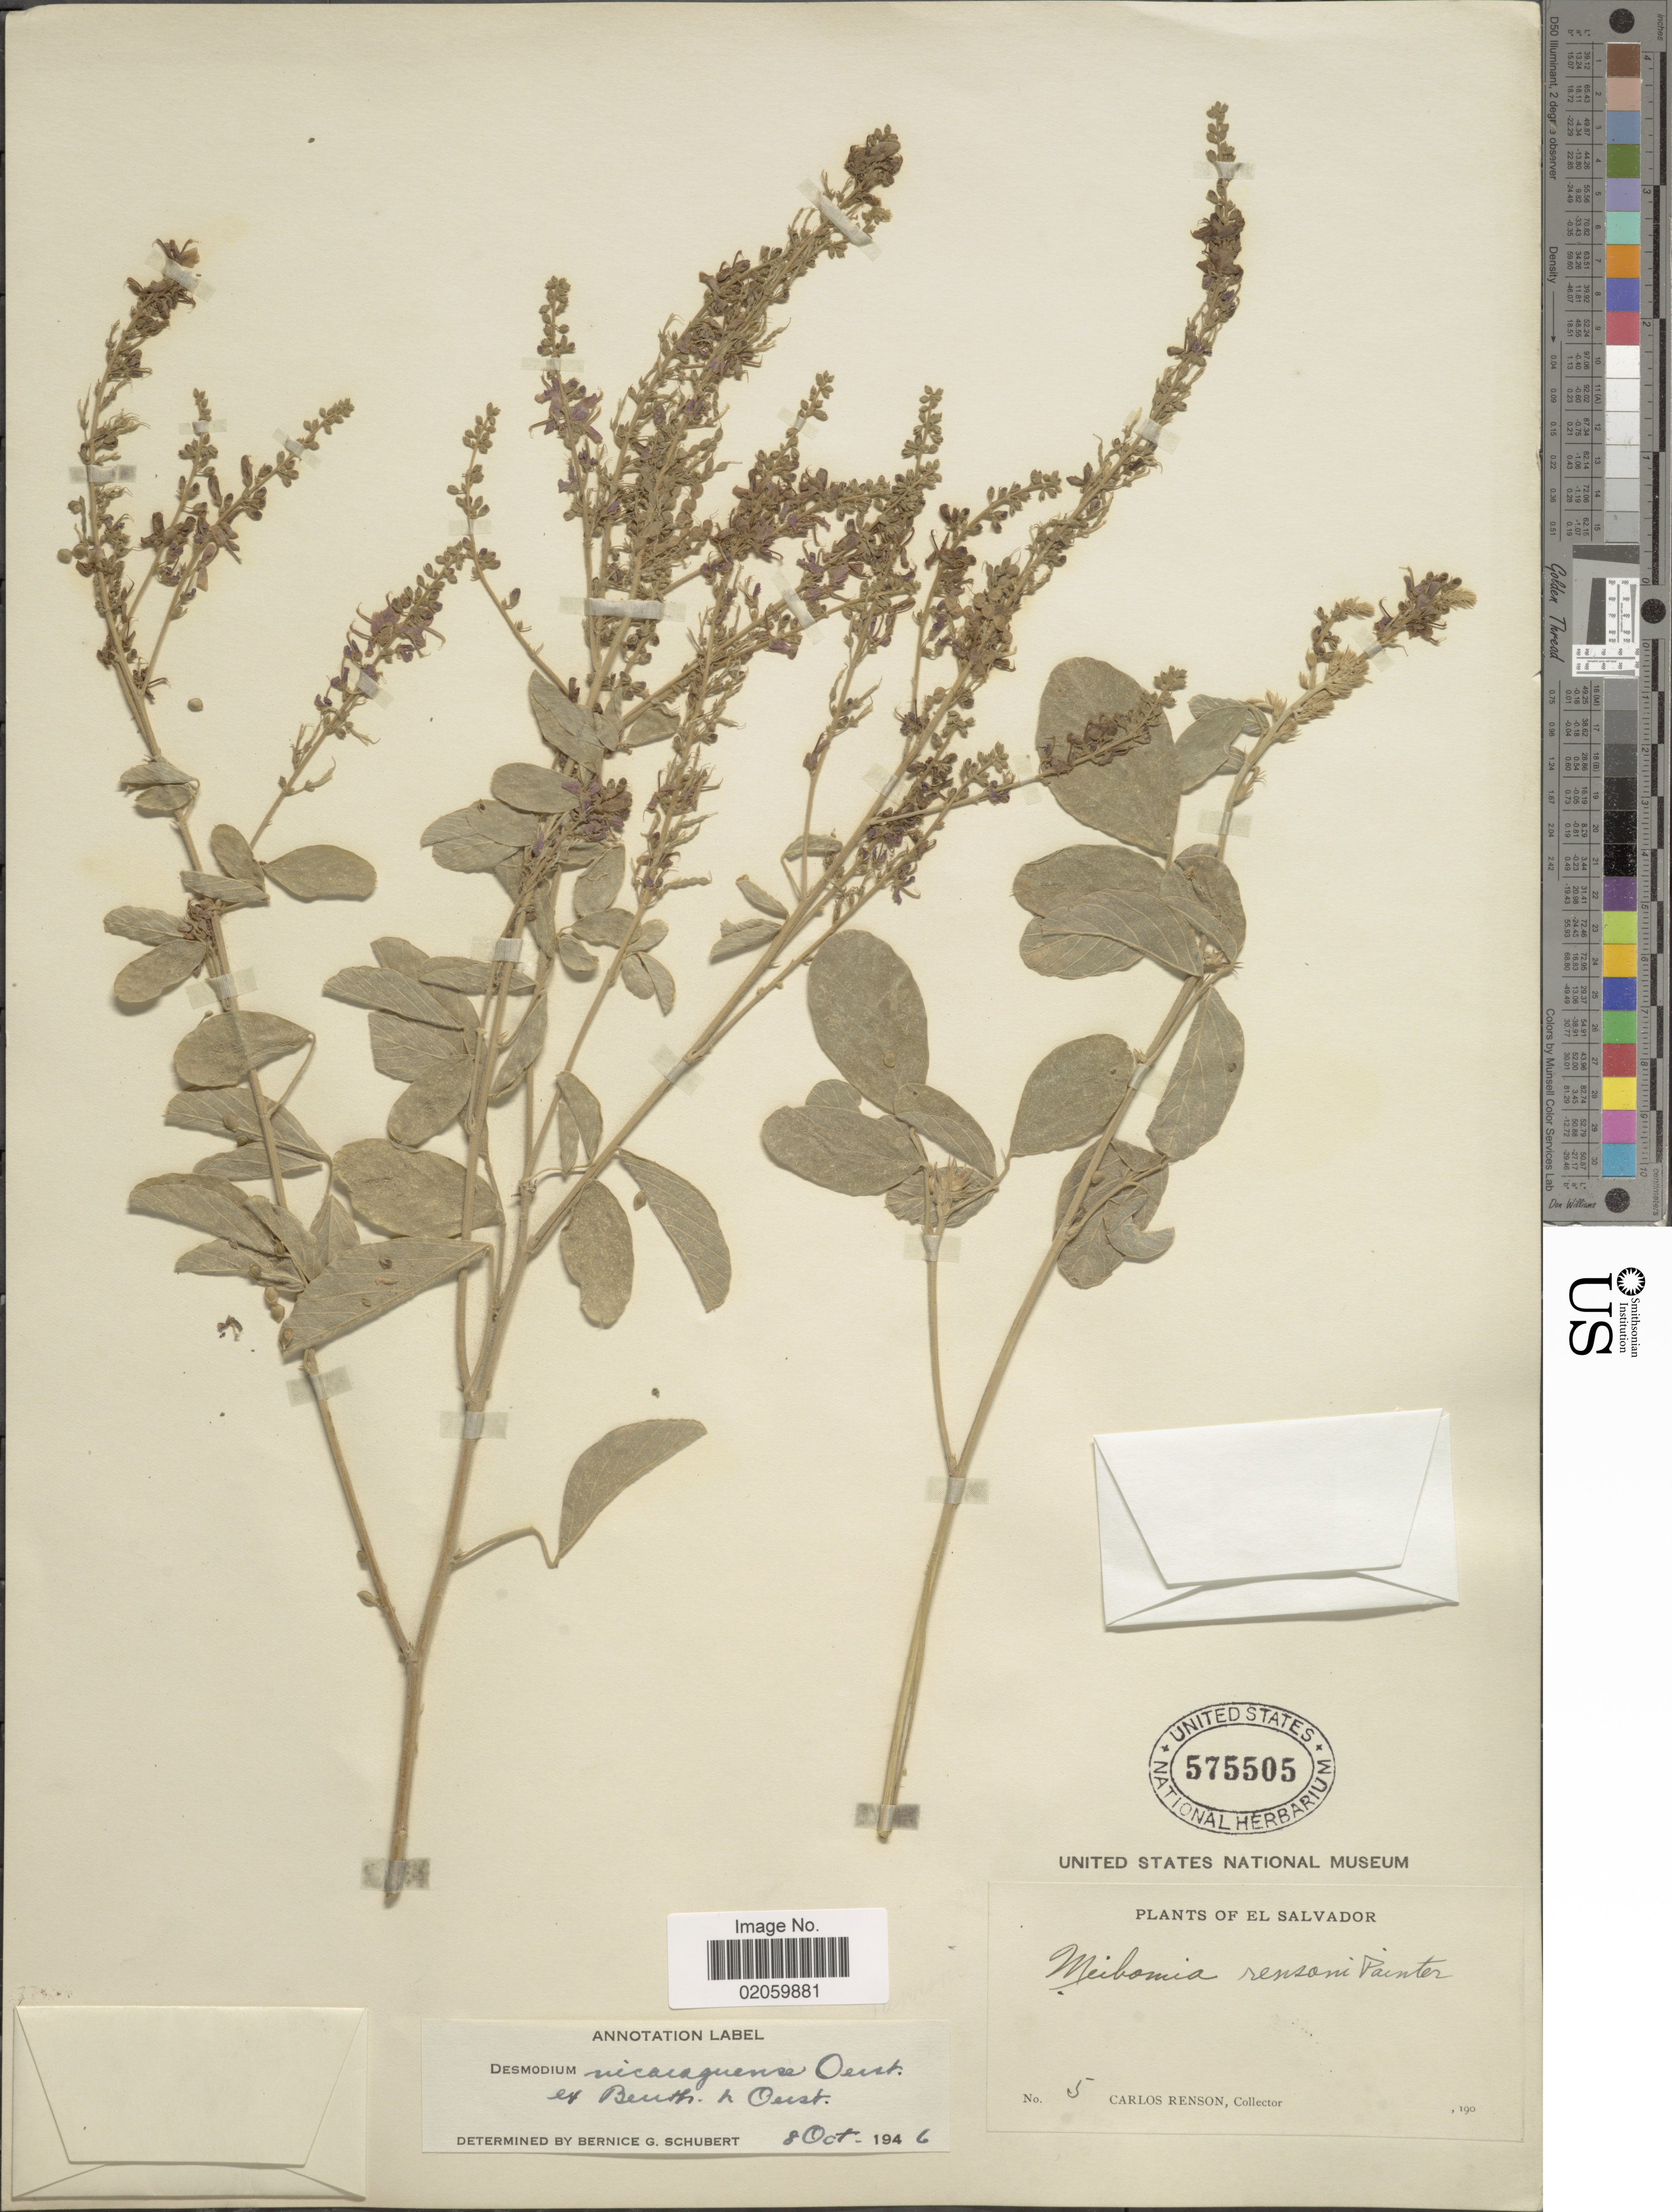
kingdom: Plantae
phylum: Tracheophyta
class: Magnoliopsida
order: Fabales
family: Fabaceae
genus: Desmodium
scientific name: Desmodium nicaraguense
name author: Oerst.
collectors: C. Renson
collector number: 5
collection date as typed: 190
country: El Salvador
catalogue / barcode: US 575505